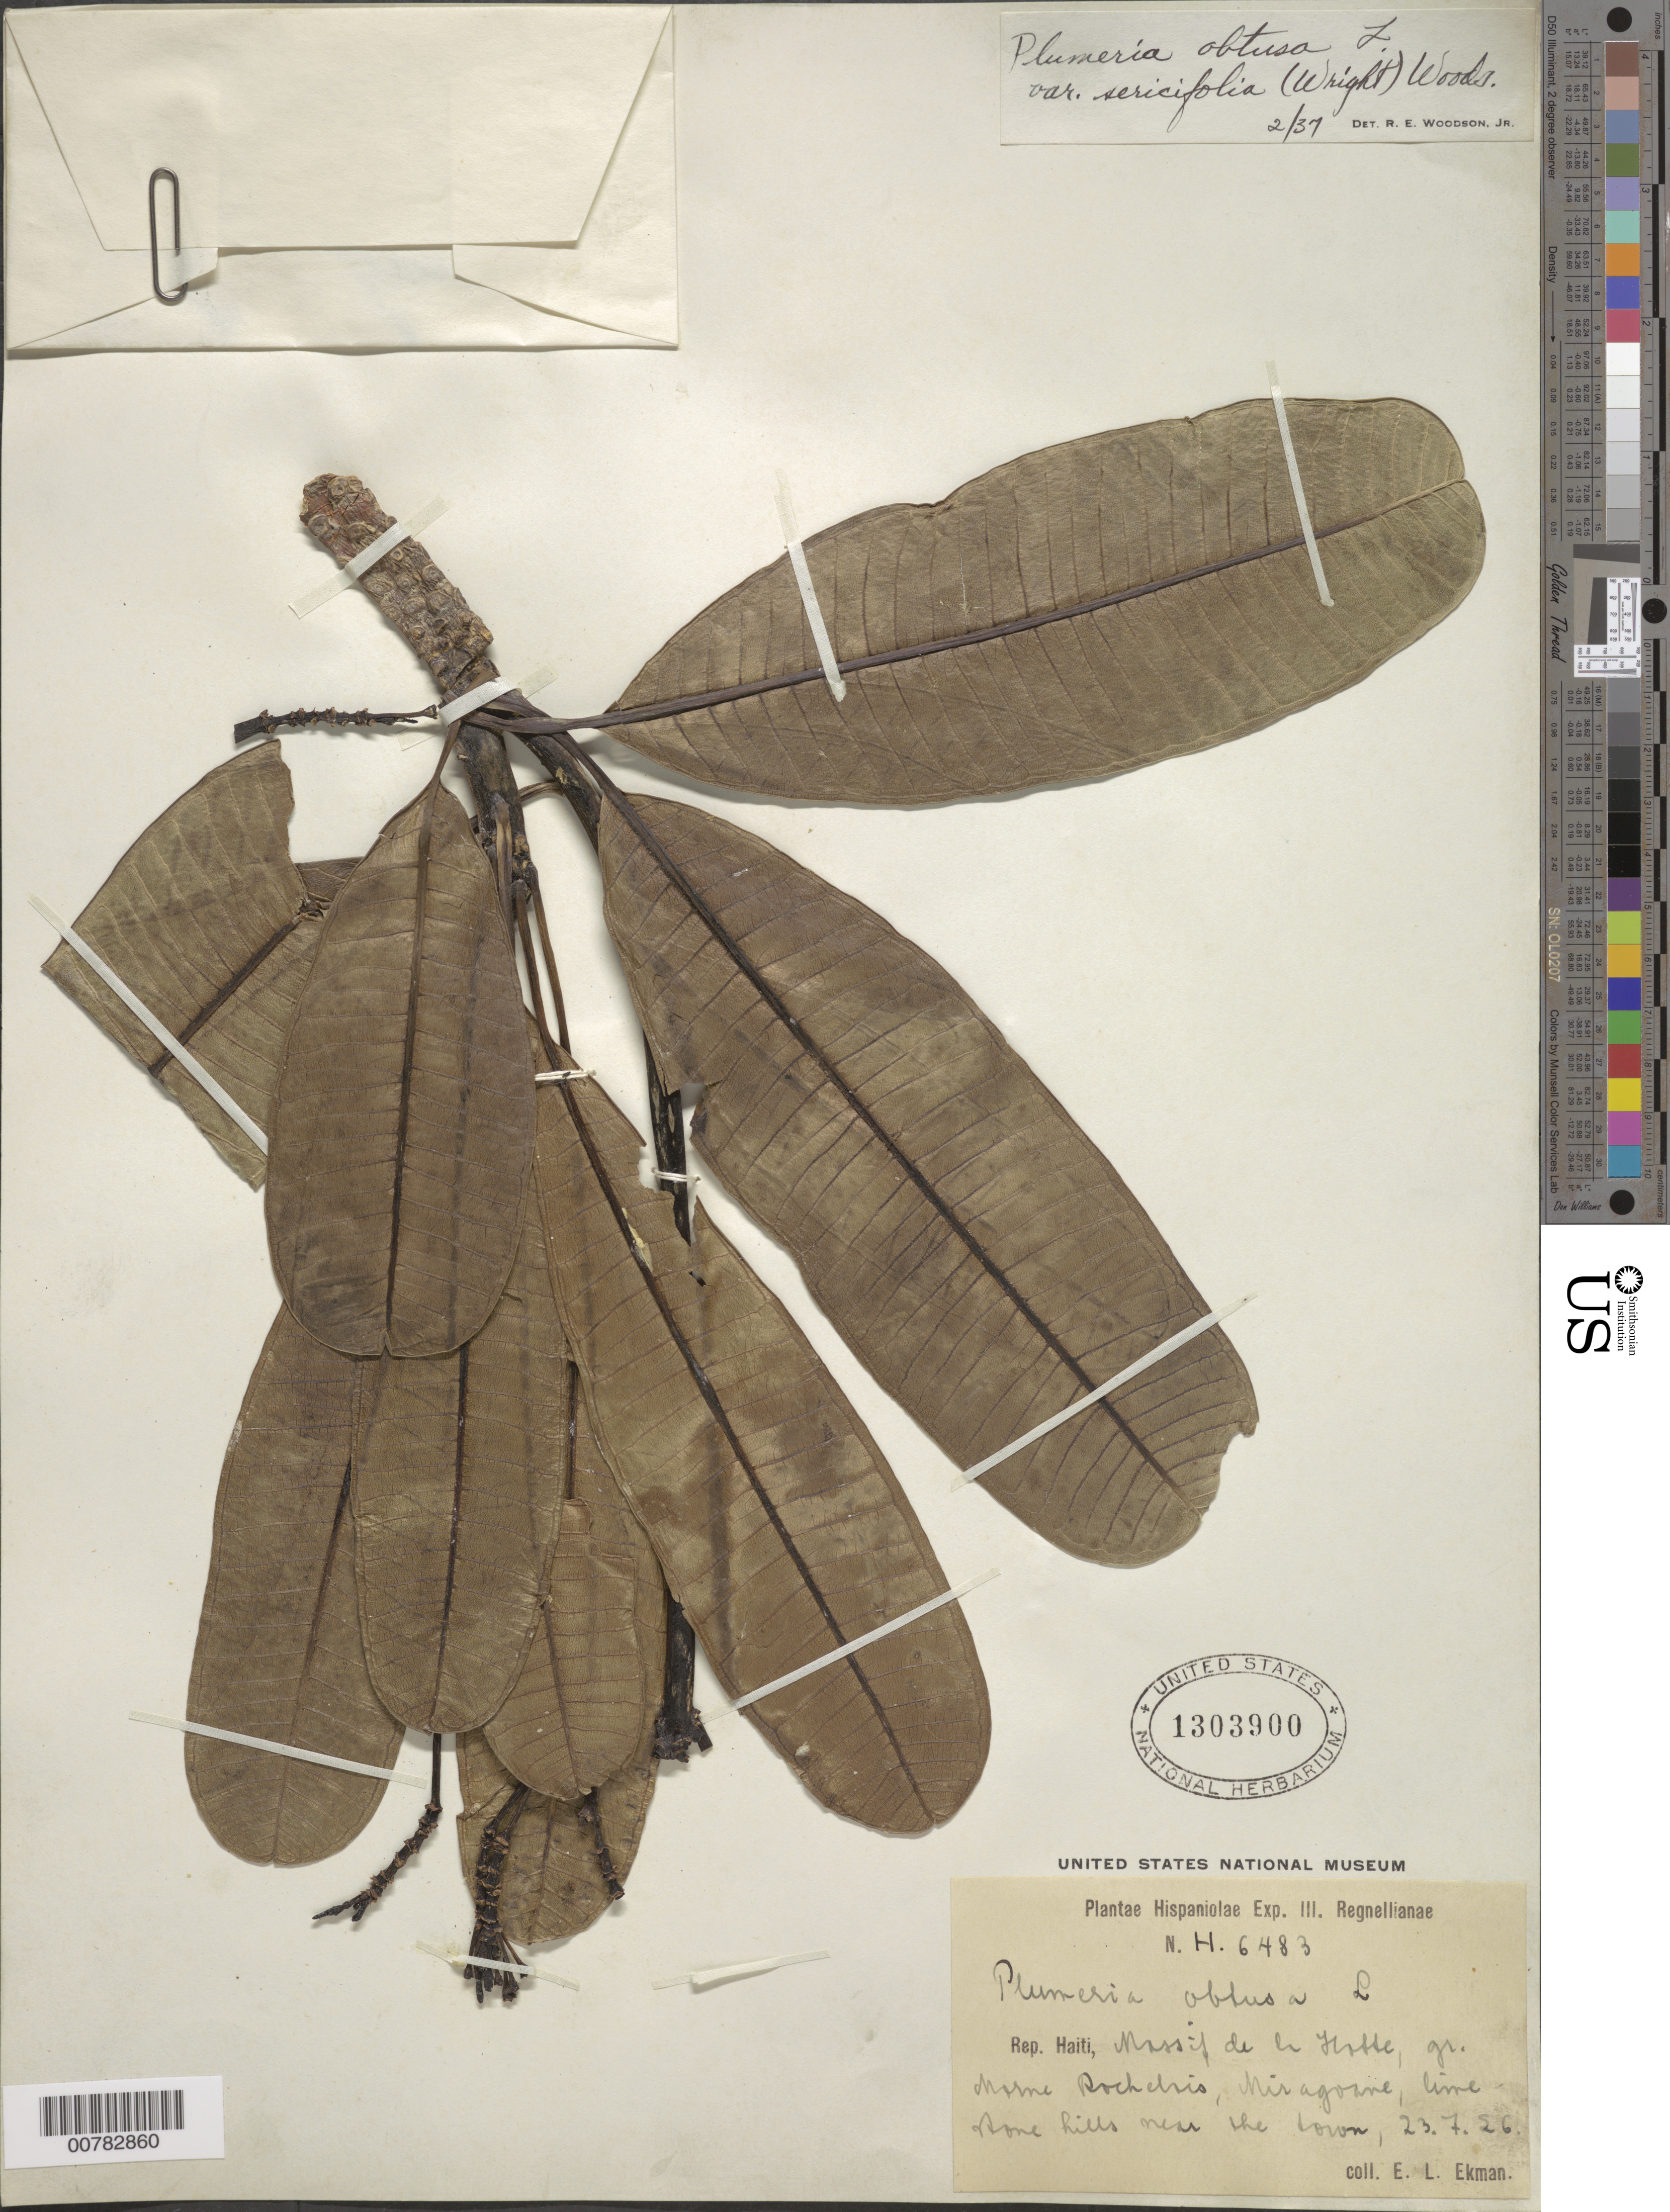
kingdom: Plantae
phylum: Tracheophyta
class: Magnoliopsida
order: Gentianales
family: Apocynaceae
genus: Plumeria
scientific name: Plumeria obtusa var. sericifolia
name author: (C. Wright ex Griseb.) Woodson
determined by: Woodson, R. E., Jr.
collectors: E. L. Ekman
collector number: H 6483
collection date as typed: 23 Jul 1926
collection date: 1926-07-23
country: Haiti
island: Hispaniola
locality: Massif de la Hotte, gr. M. Rochelois, Miragoane.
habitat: Limestone hills near the town.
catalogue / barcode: US 1303900